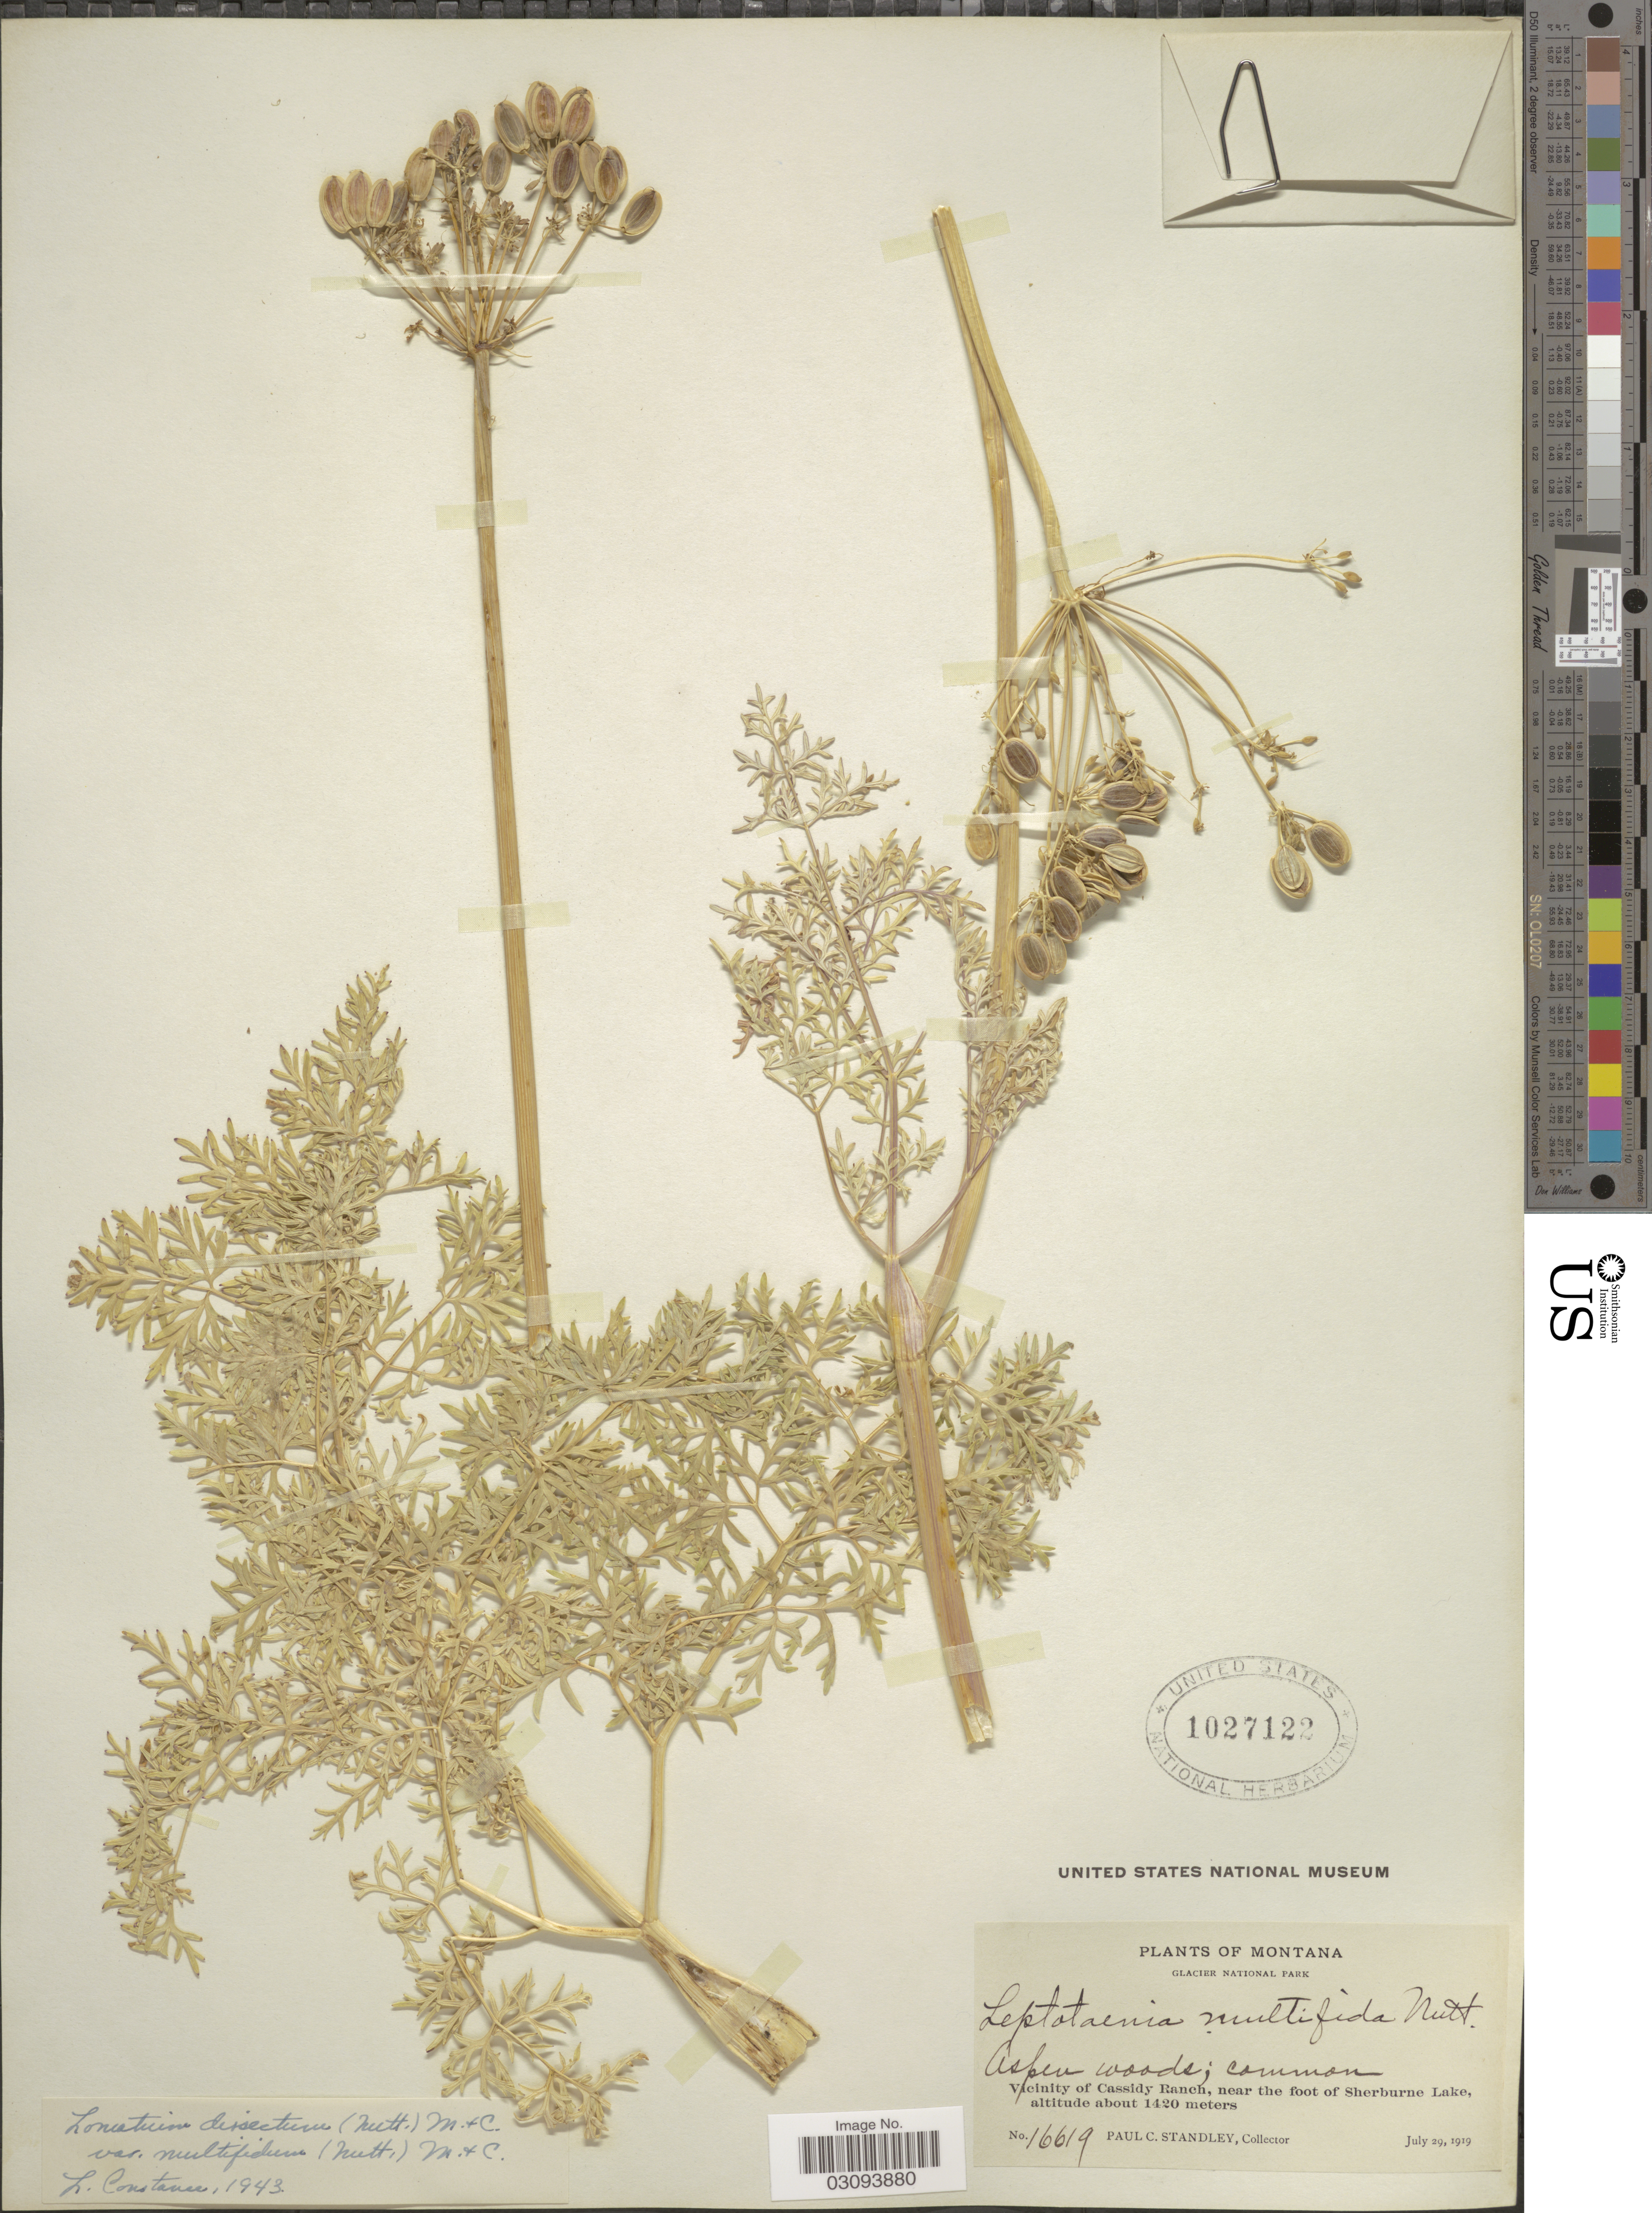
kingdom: Plantae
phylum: Tracheophyta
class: Magnoliopsida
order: Apiales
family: Apiaceae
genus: Lomatium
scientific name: Lomatium dissectum var. multifidum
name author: (Nutt.) Mathias & Constance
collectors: P. C. Standley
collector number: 16619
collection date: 1919-07-29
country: United States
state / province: Montana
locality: Glacier National Park. Vicinity of Cassidy Ranch, near the foot of Sherburne Lake.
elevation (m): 1420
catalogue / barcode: US 1027122